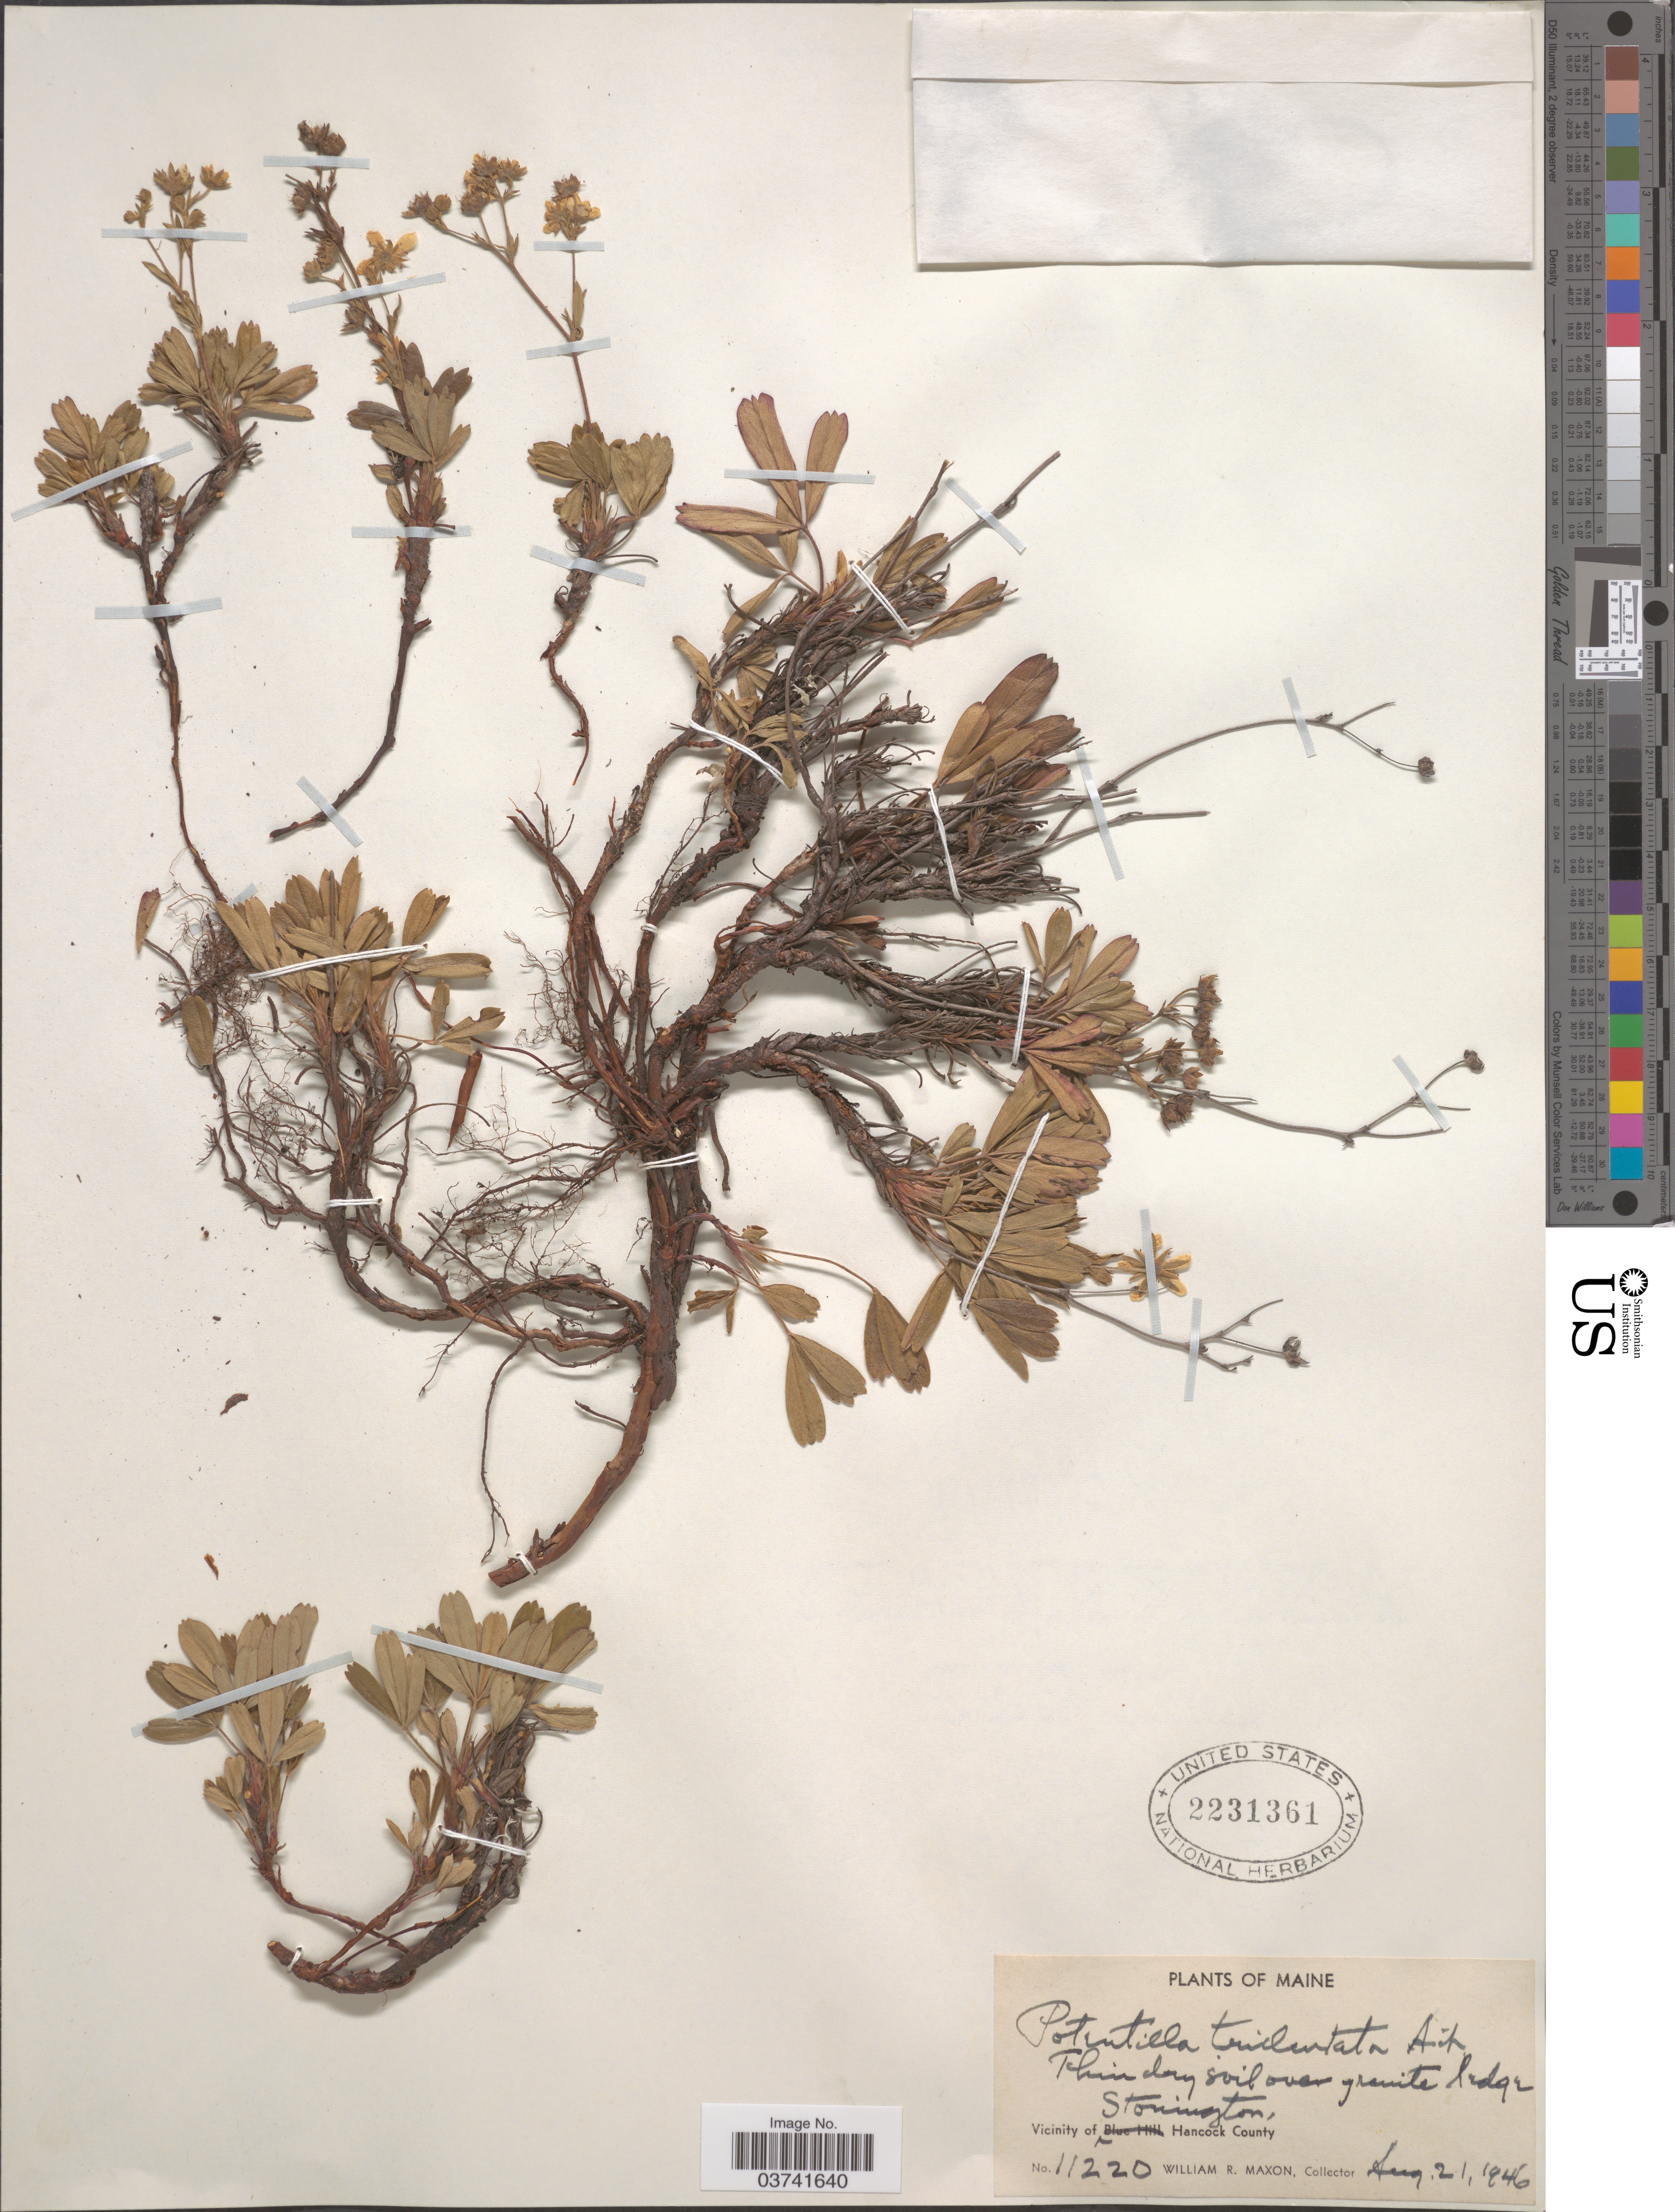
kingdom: Plantae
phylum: Tracheophyta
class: Magnoliopsida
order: Rosales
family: Rosaceae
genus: Potentilla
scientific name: Potentilla tridentata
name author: Aiton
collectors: W. R. Maxon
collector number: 11220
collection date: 1946-08-21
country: United States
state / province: Maine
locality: Vicinity of Stonington, Hancock County.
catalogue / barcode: US 2231361